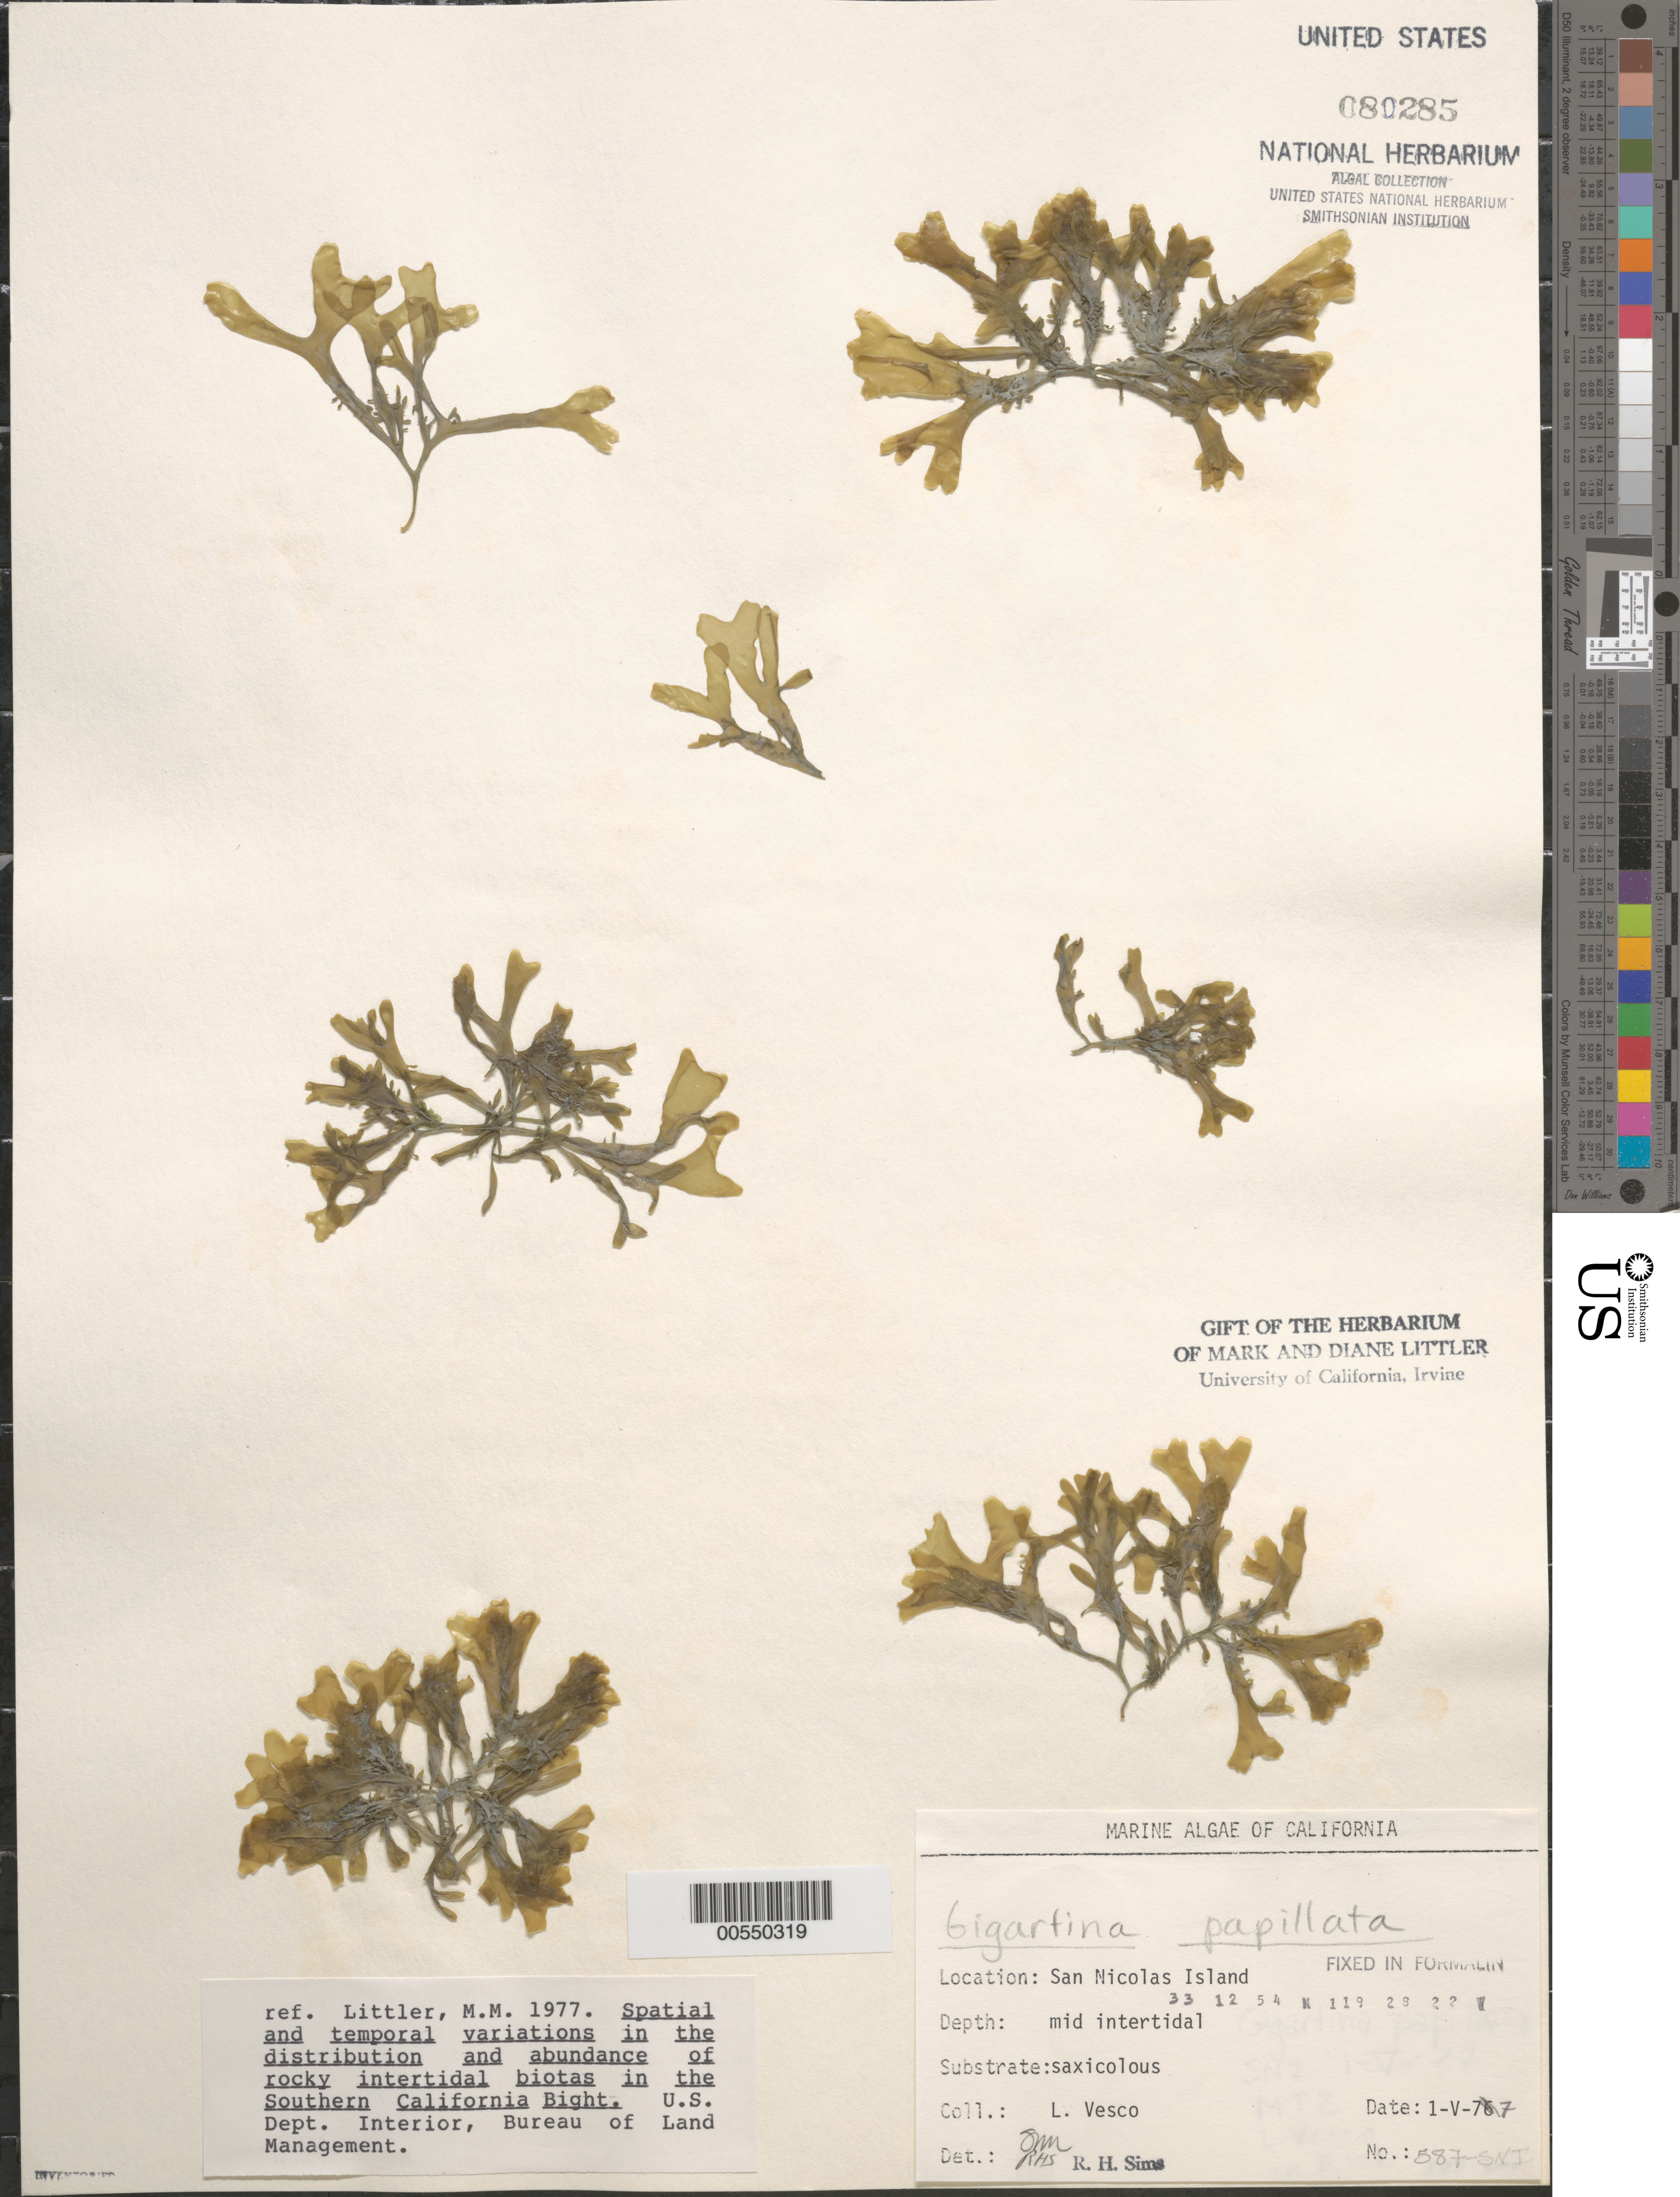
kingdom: Plantae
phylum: Rhodophyta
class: Florideophyceae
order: Gigartinales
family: Phyllophoraceae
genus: Mastocarpus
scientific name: Mastocarpus papillatus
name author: (C. Agardh) Kütz.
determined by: Algae name updating Project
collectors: L. Vesco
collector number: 587-sni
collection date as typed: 01 May 1977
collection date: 1977-05-01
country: United States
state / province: California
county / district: Ventura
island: San Nicolas Island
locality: Dutch Harbor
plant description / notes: BLM-SOCALBIGHT Rocky Intertidal Survey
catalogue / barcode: US 80285